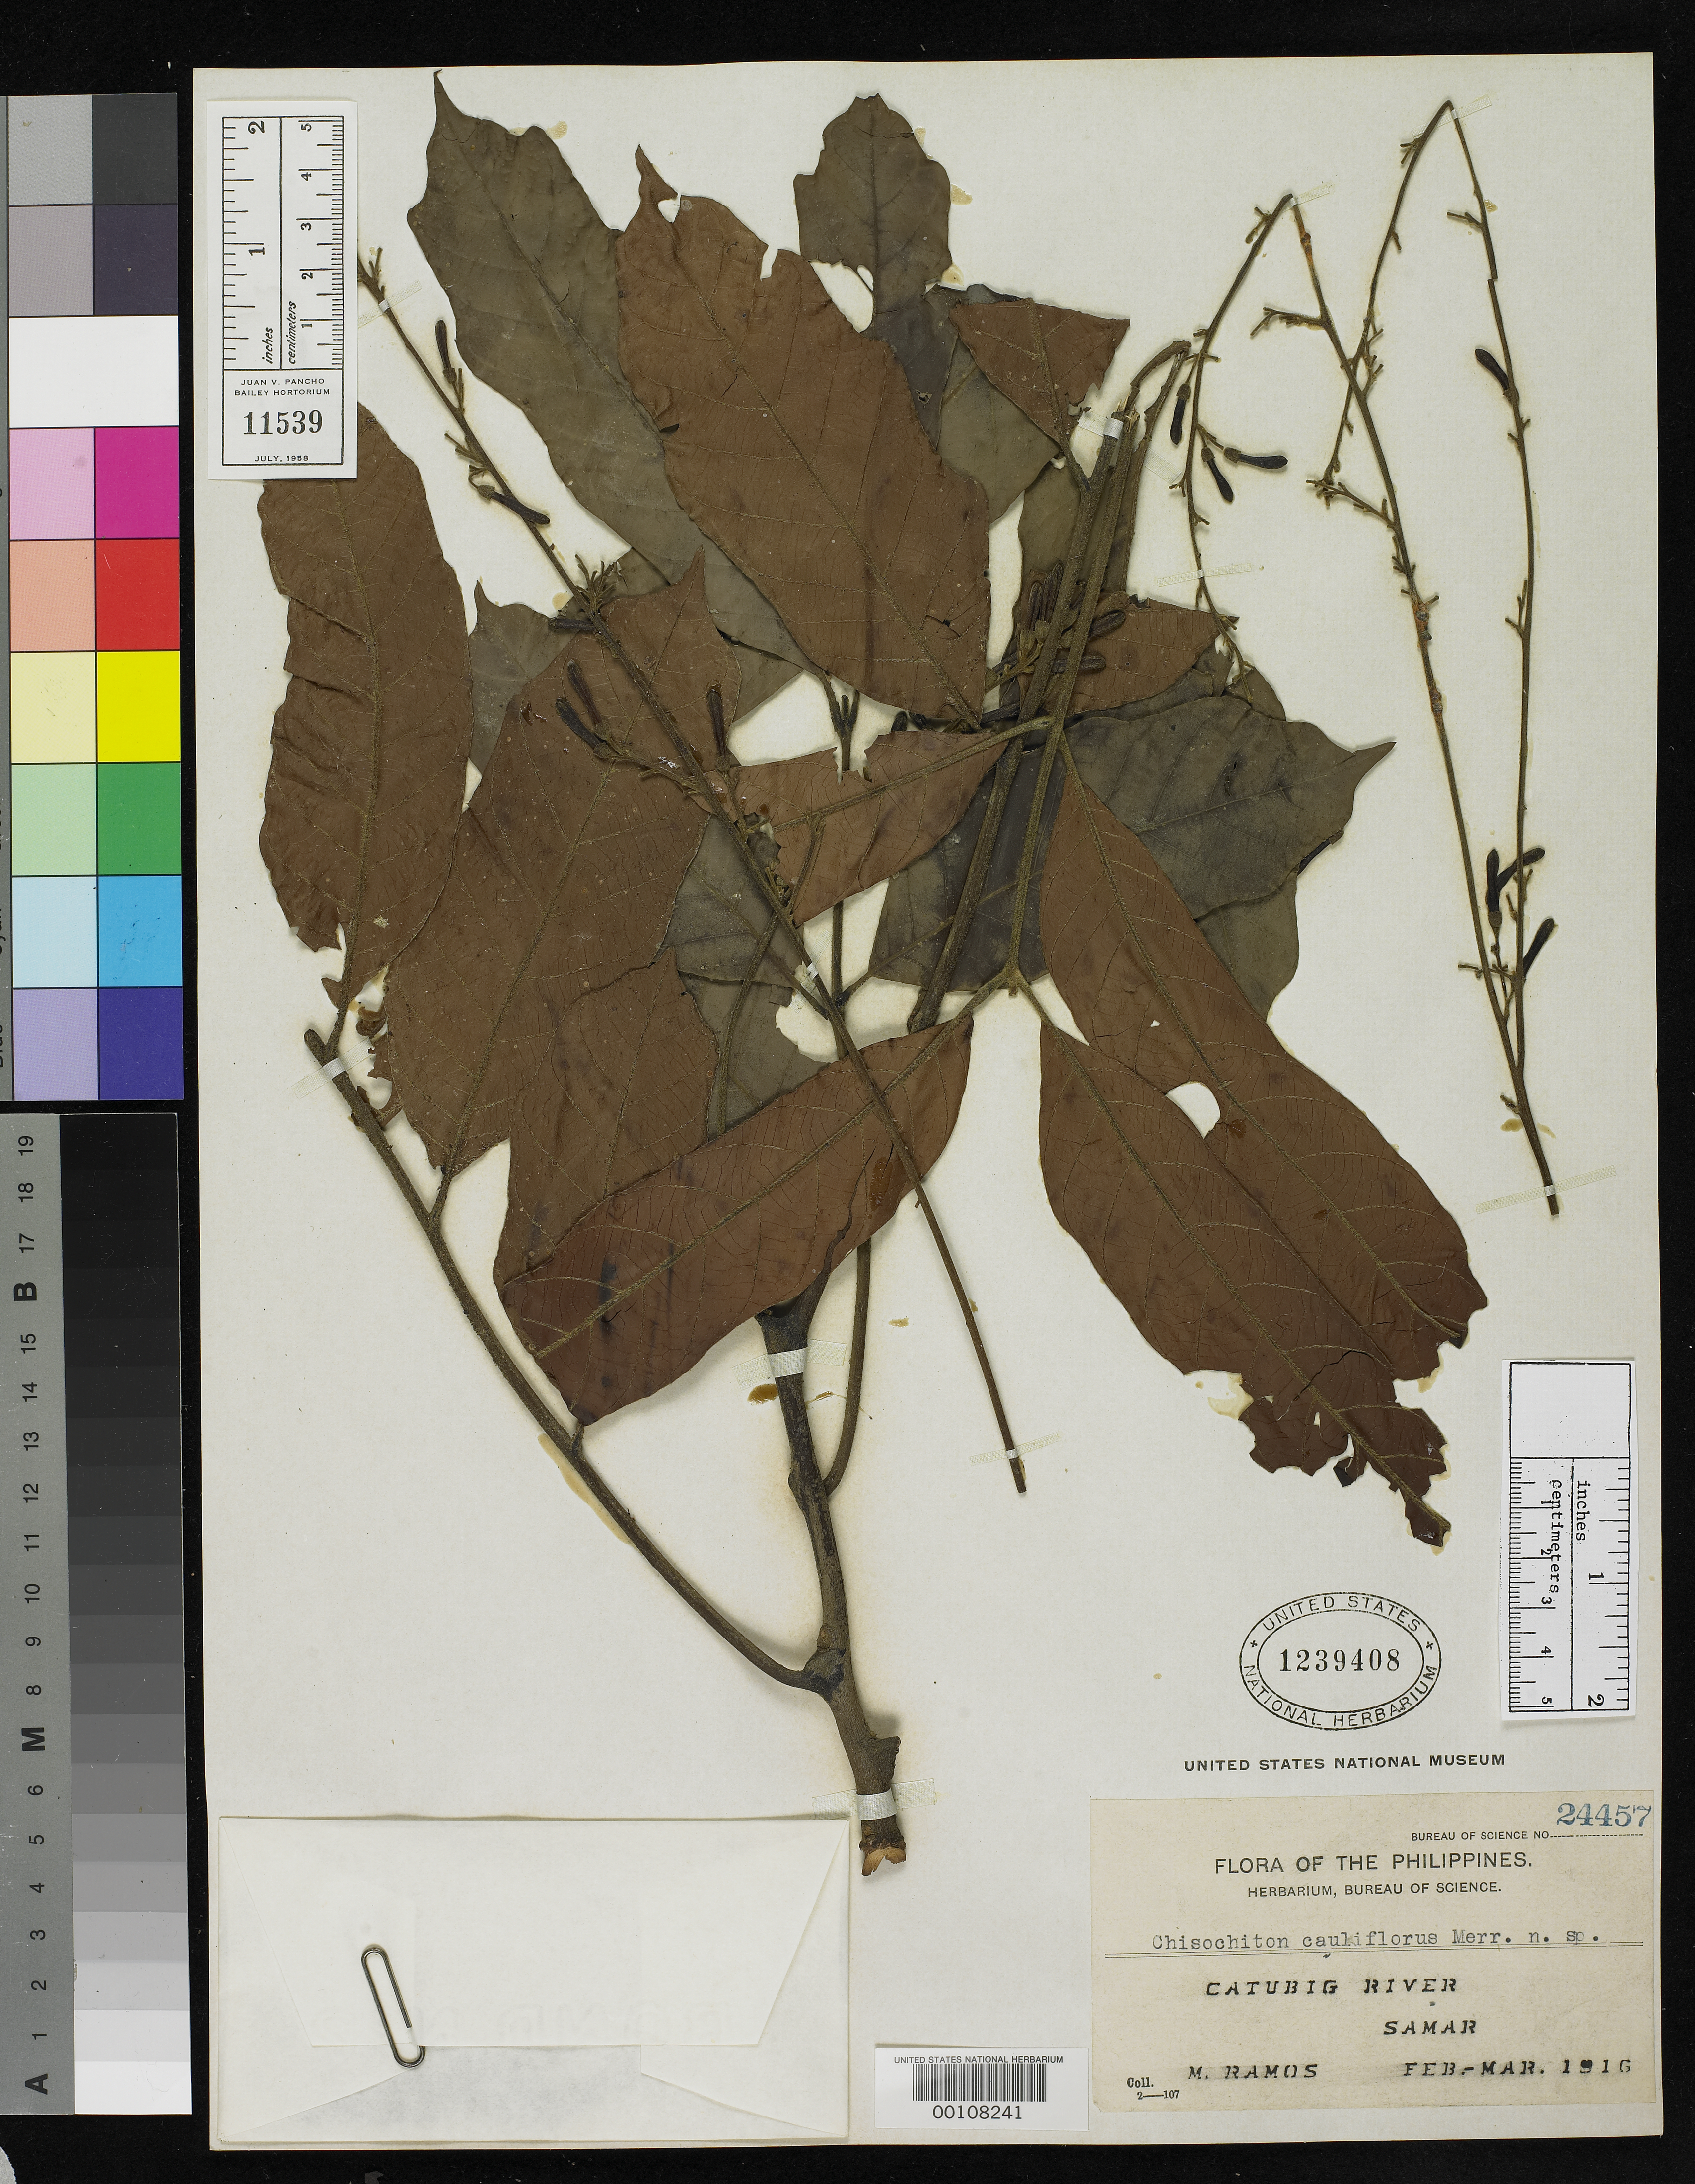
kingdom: Plantae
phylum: Tracheophyta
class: Magnoliopsida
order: Sapindales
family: Meliaceae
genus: Chisocheton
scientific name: Chisocheton cauliflorus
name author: Merr.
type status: Isotype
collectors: M. Ramos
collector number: For. Bur. 24457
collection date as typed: Feb 1916 to -- Mar 1902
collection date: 1902-03/1916-02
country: Philippines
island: Samar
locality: Catubig River.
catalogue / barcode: US 1239408